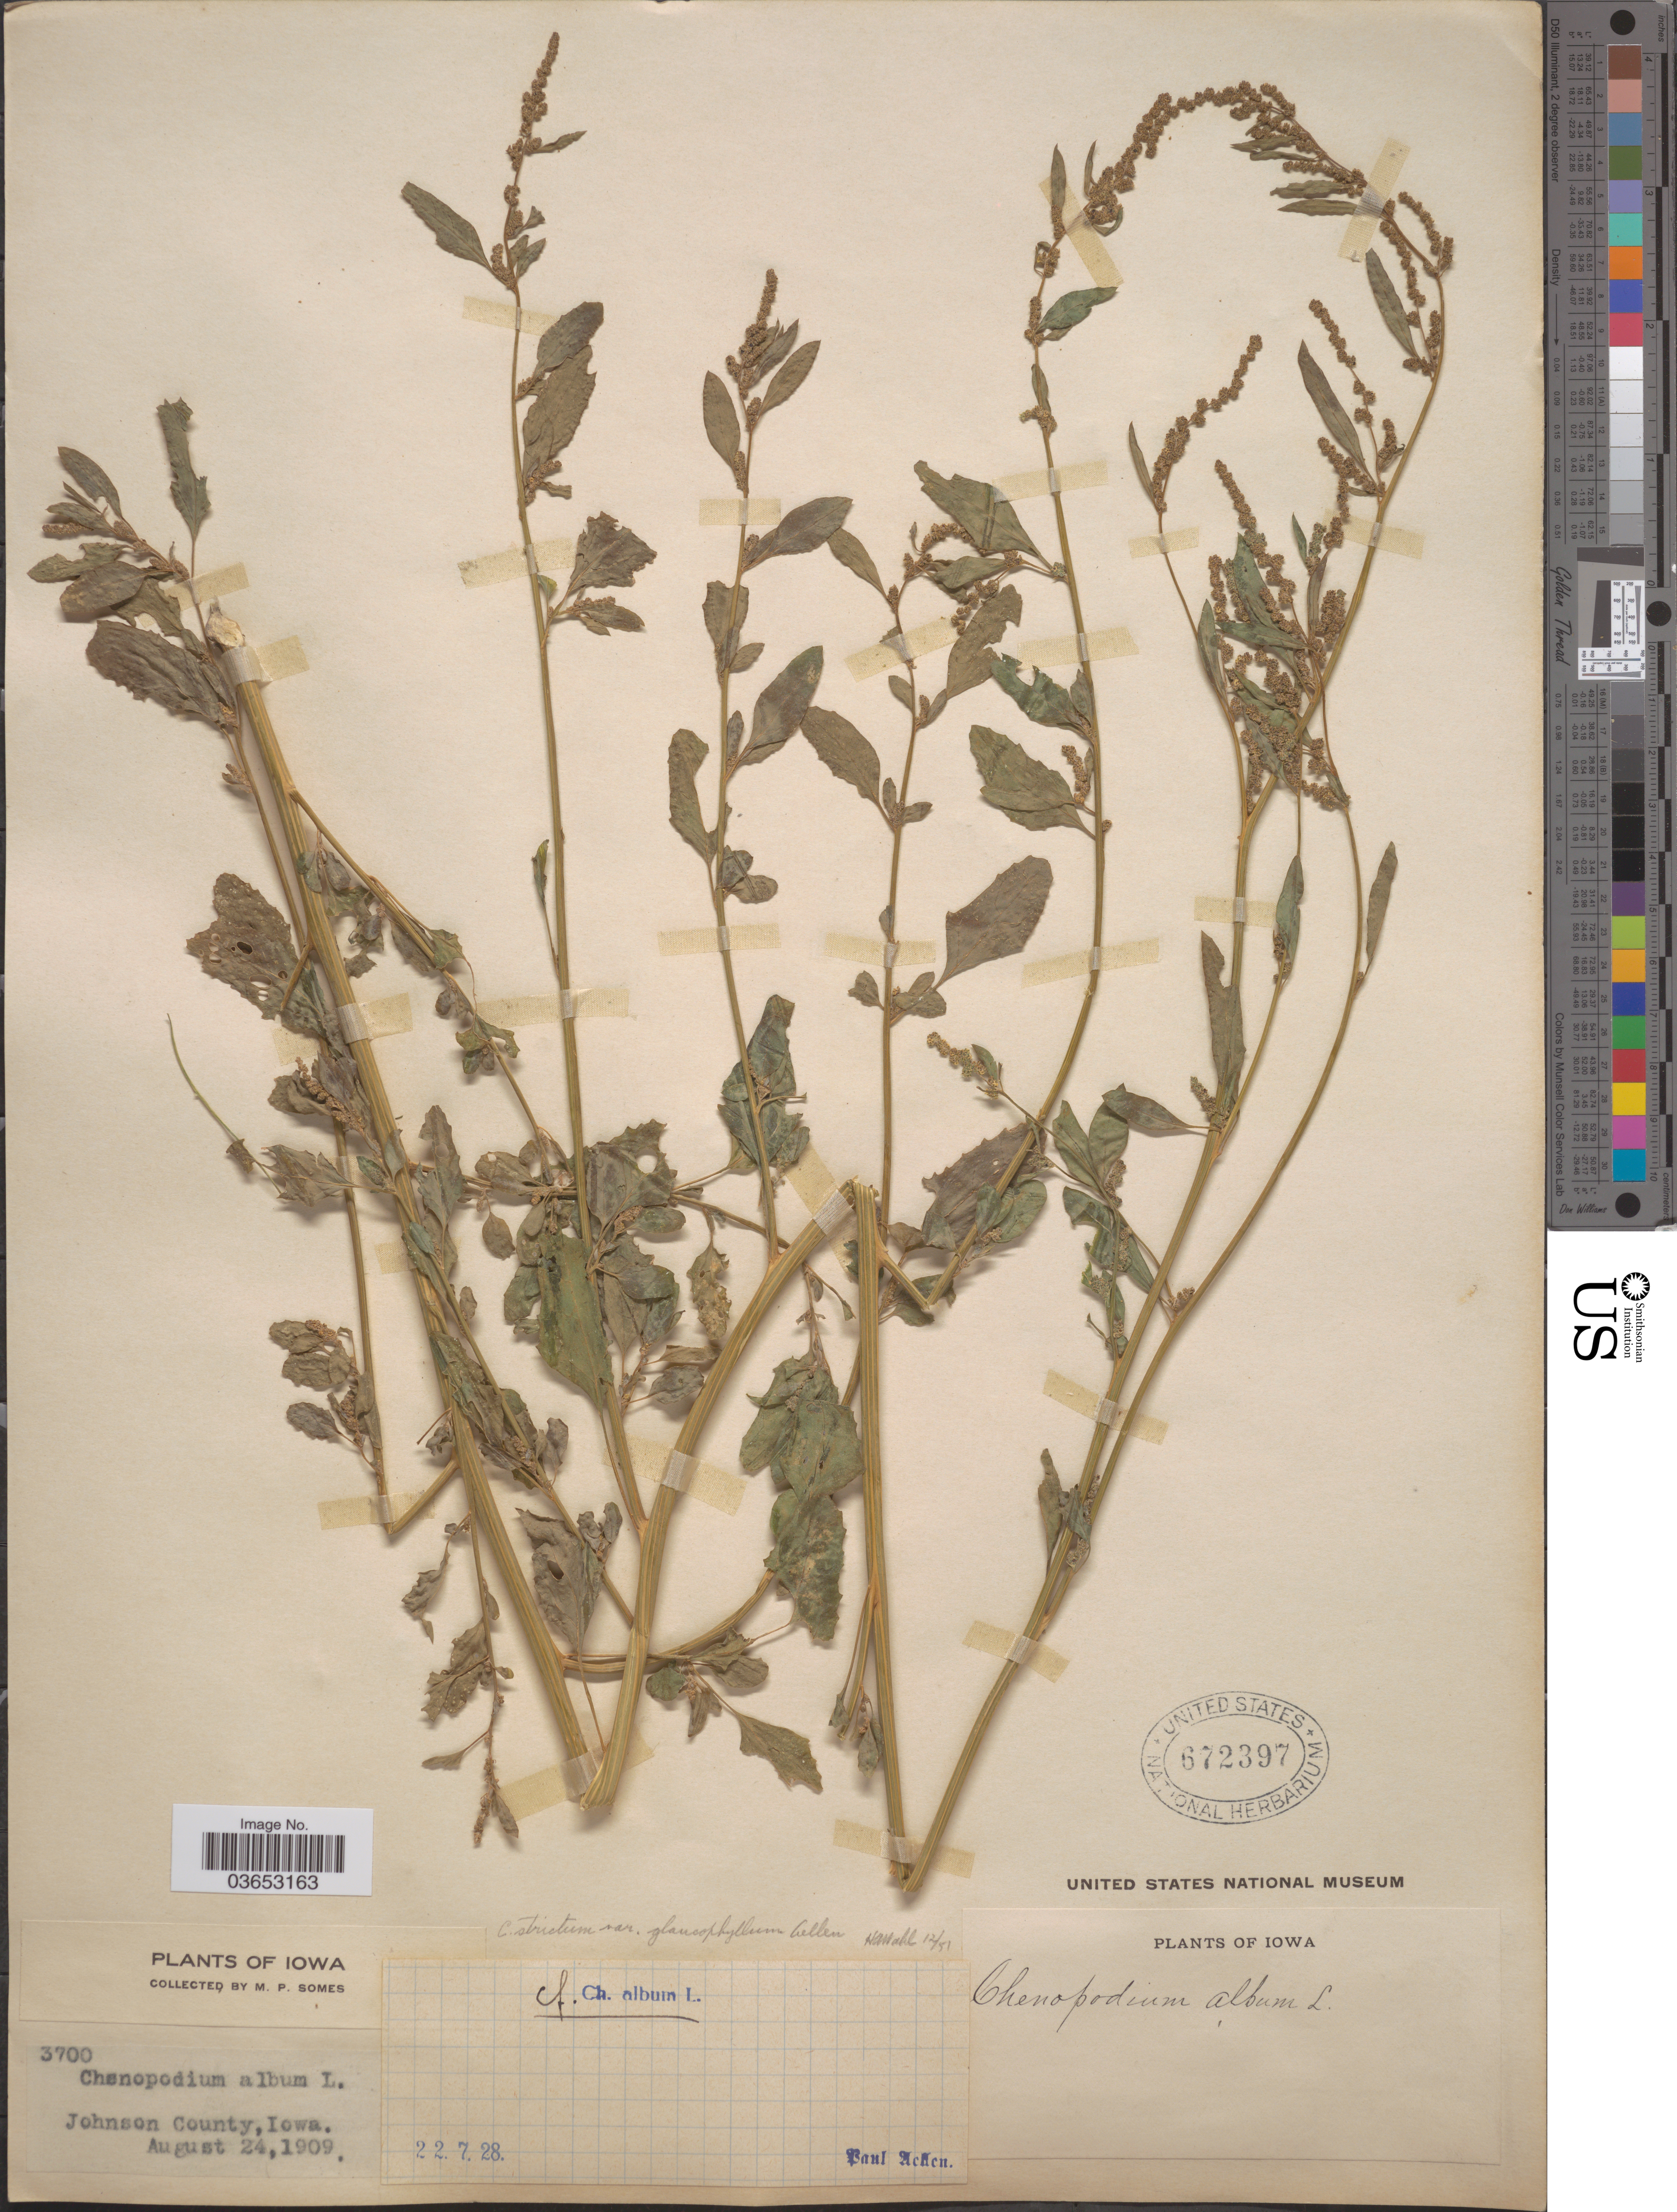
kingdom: Plantae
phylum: Tracheophyta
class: Magnoliopsida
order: Caryophyllales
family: Amaranthaceae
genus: Chenopodium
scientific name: Chenopodium glaucophyllum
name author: Aellen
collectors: M. Somes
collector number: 3700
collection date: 1909-08-24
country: United States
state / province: Iowa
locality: Johnson County.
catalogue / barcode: US 672397